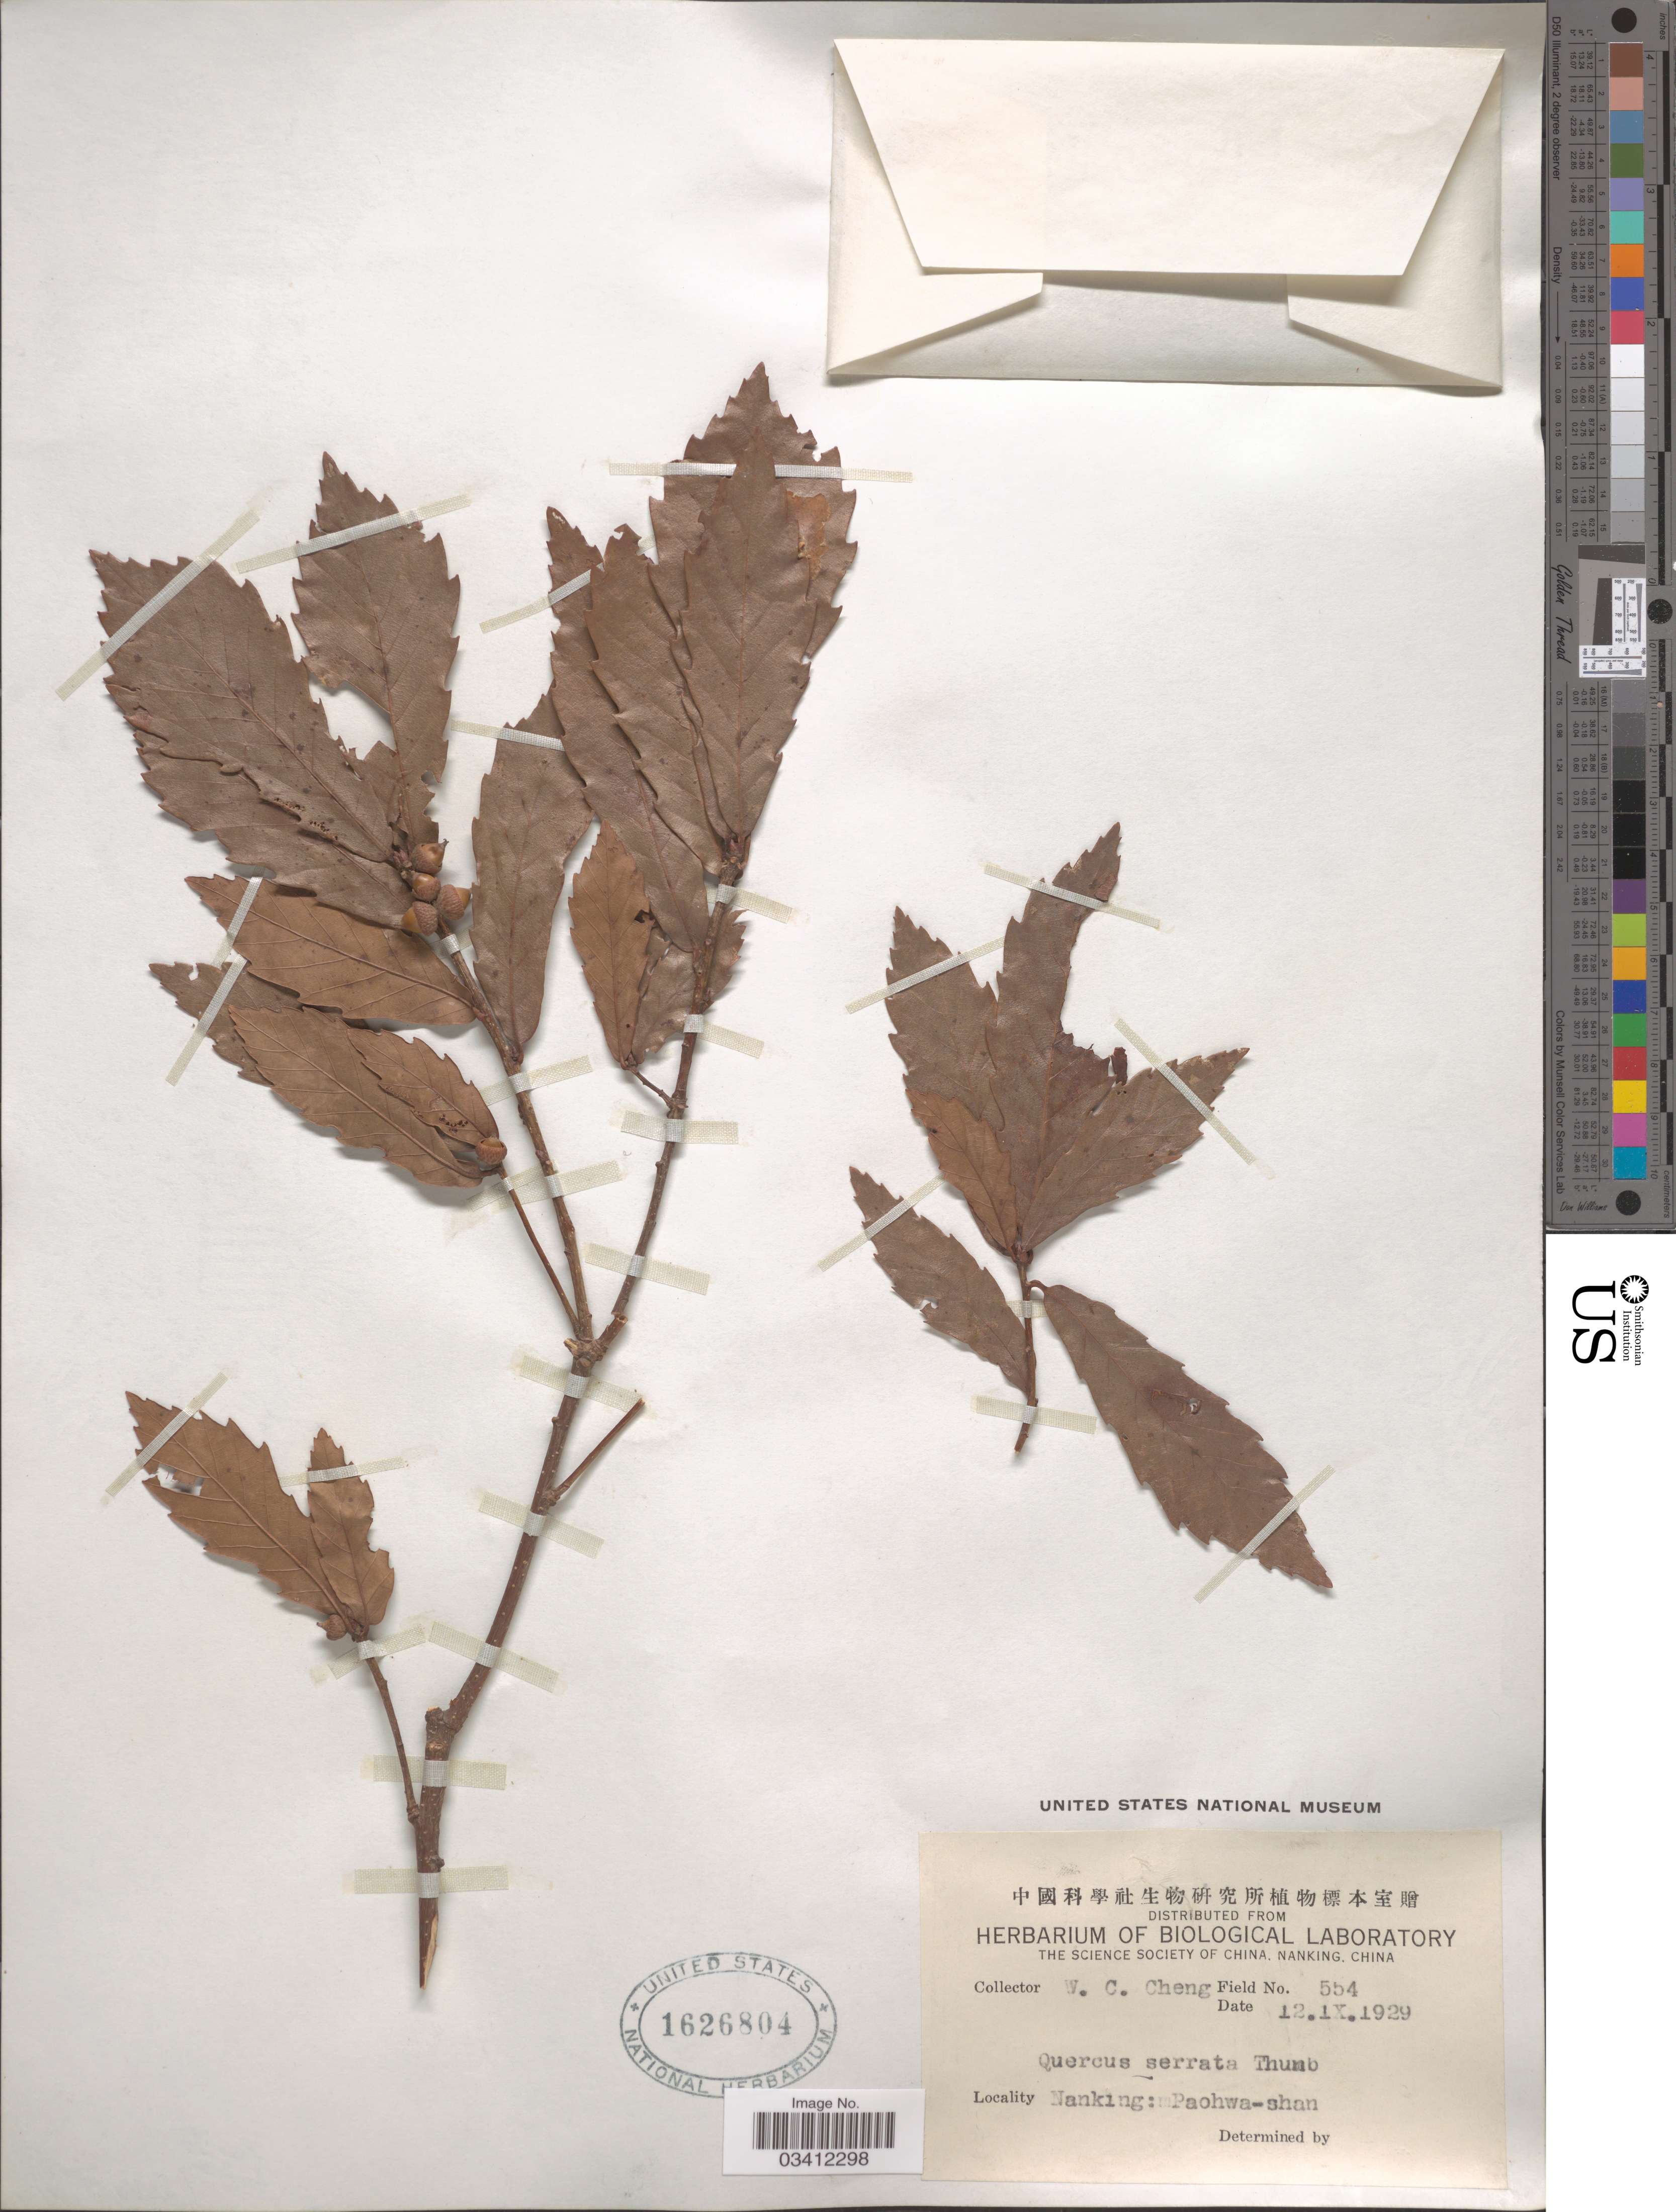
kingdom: Plantae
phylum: Tracheophyta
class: Magnoliopsida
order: Fagales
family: Fagaceae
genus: Quercus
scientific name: Quercus serrata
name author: Thunb.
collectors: W. C. Cheng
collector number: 554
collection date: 1929-09-12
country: China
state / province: Fujian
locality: Nanking: Paohwa-shan.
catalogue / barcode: US 1626804